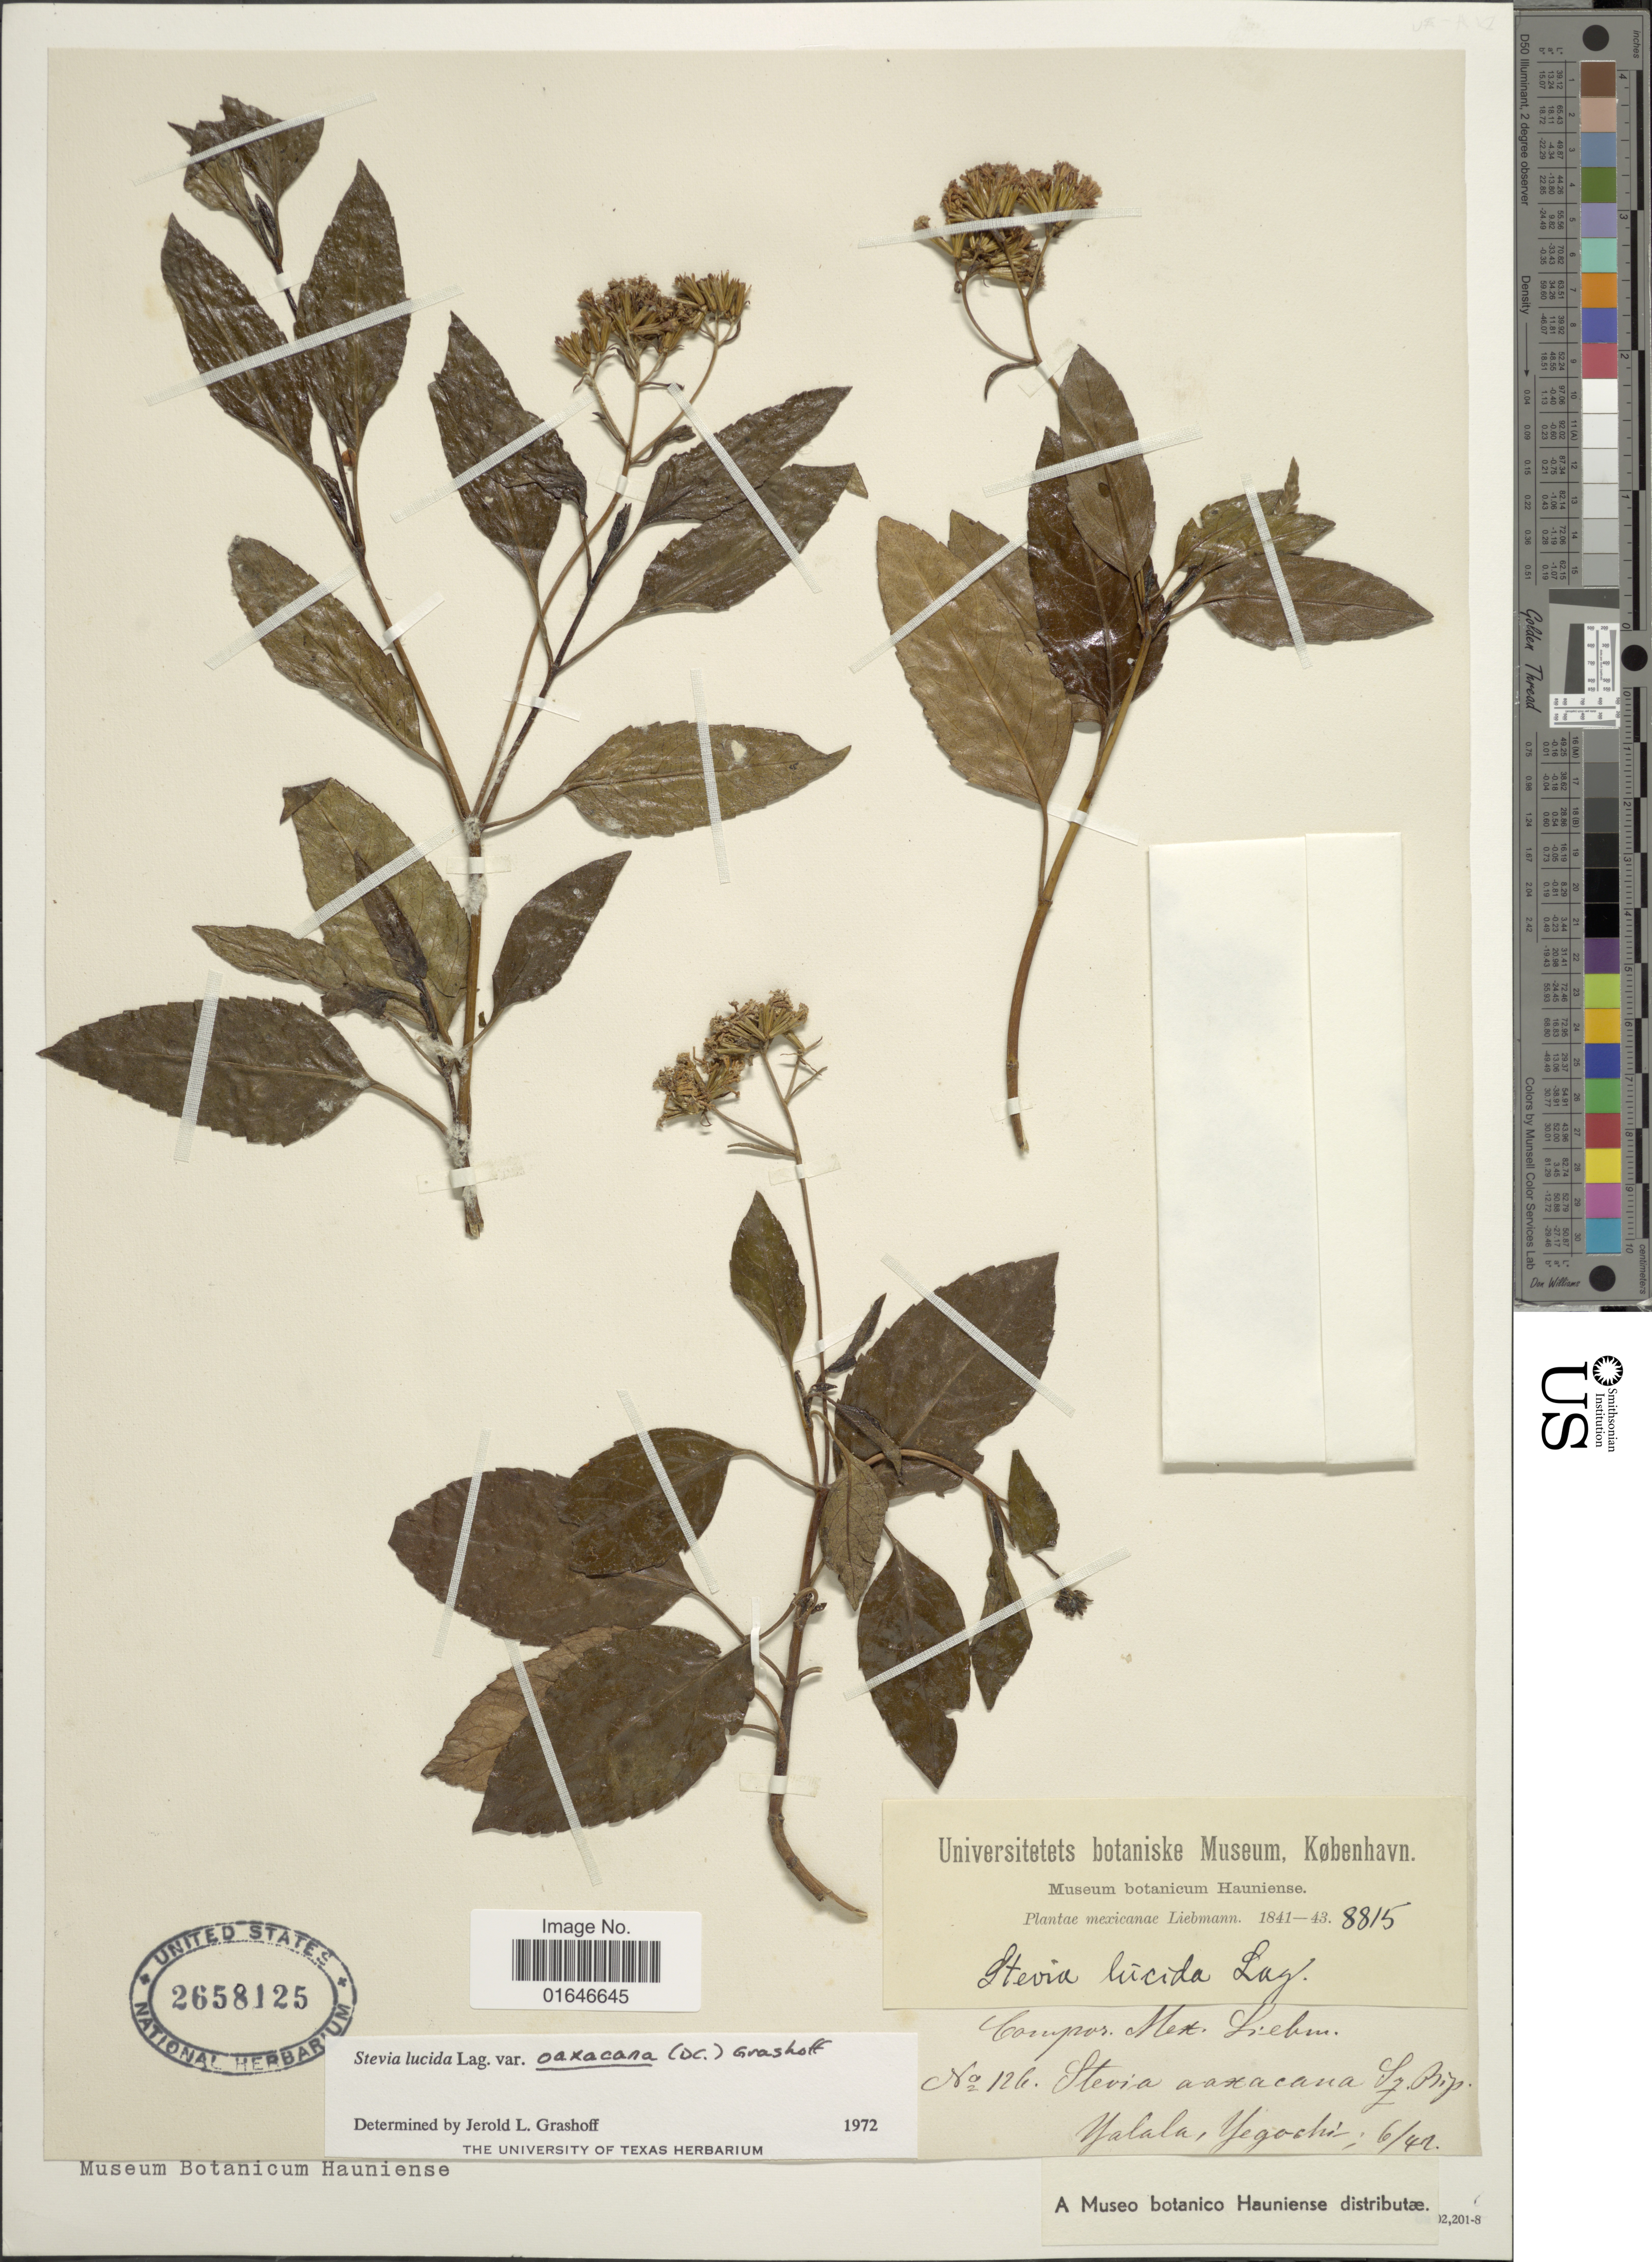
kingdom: Plantae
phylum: Tracheophyta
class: Magnoliopsida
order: Asterales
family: Asteraceae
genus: Stevia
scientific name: Stevia lucida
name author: Lag.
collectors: Liebmann, --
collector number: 126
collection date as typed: Transcribed d/m/y: /6/42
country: Mexico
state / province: Chihuahua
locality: Yalala Yegochi [interpreted]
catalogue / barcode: US 2658125